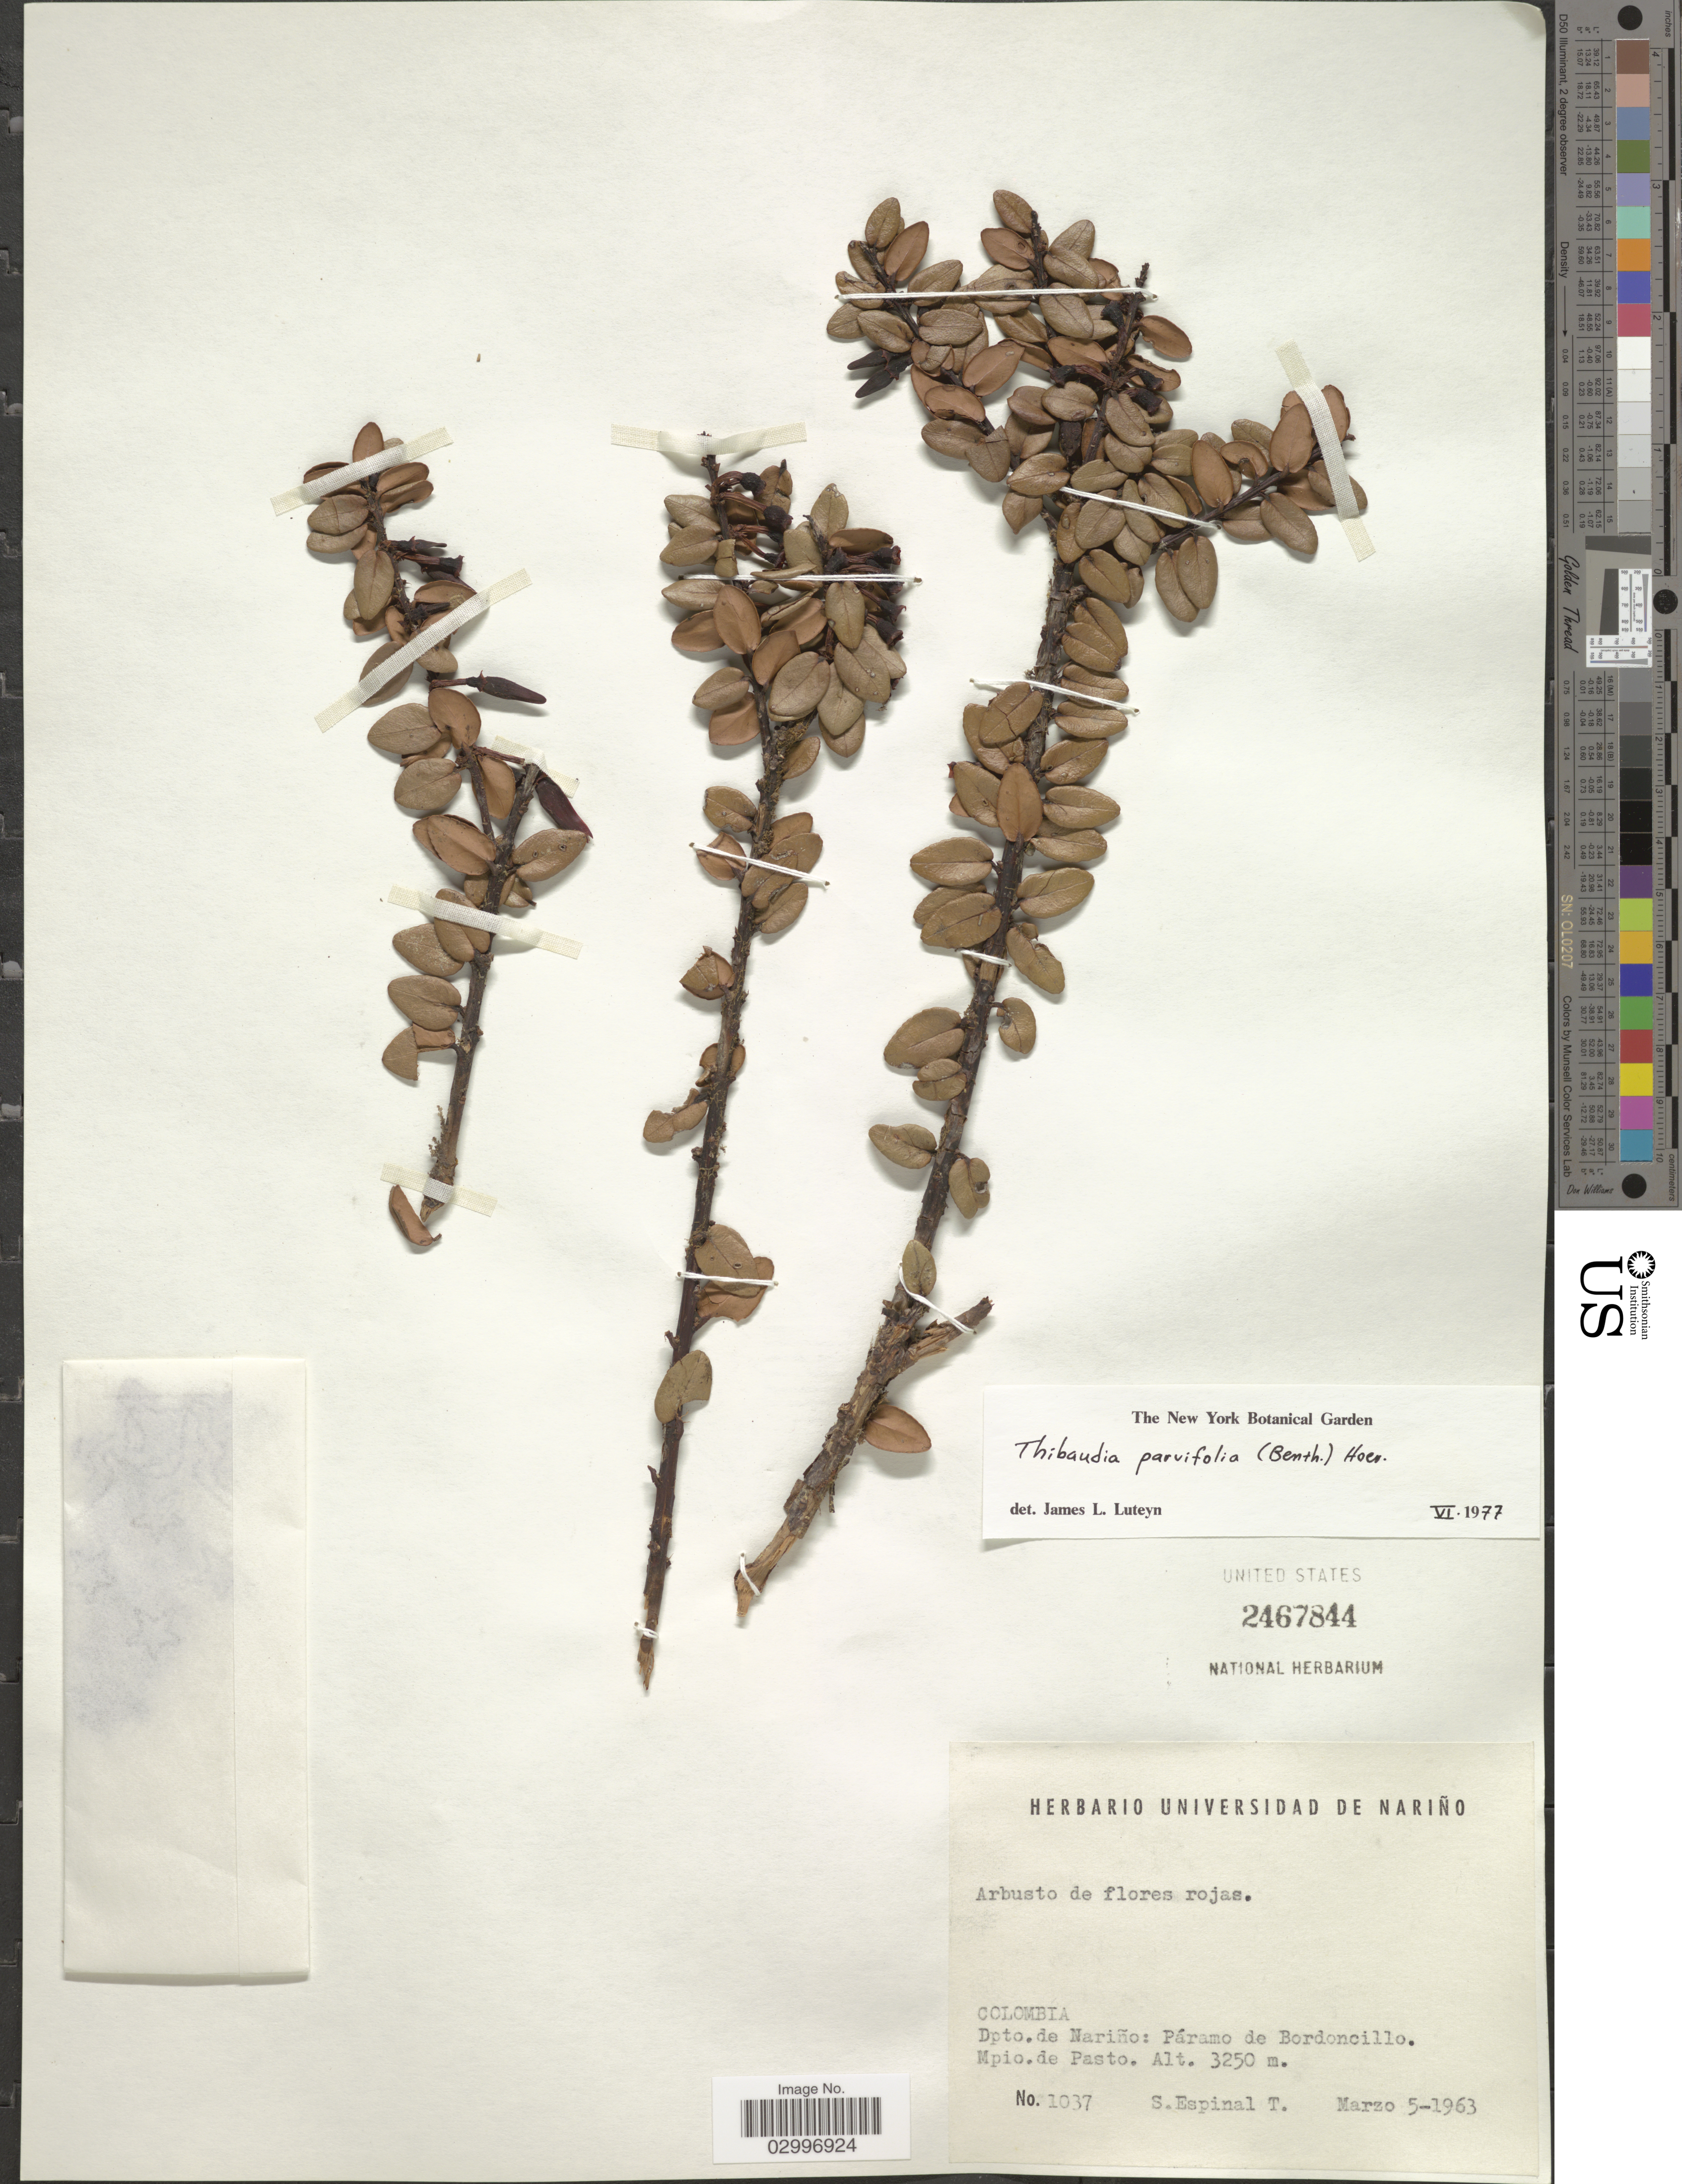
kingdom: Plantae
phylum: Tracheophyta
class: Magnoliopsida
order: Ericales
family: Ericaceae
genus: Thibaudia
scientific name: Thibaudia parvifolia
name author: (Benth.) Hoerold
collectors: S. Espinal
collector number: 1037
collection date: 1963-03-05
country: Colombia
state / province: Nariño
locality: Dpto. Nariño: Páramo de Bordoncillo. Mpio. de Pasto.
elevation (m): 3250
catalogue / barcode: US 2467844